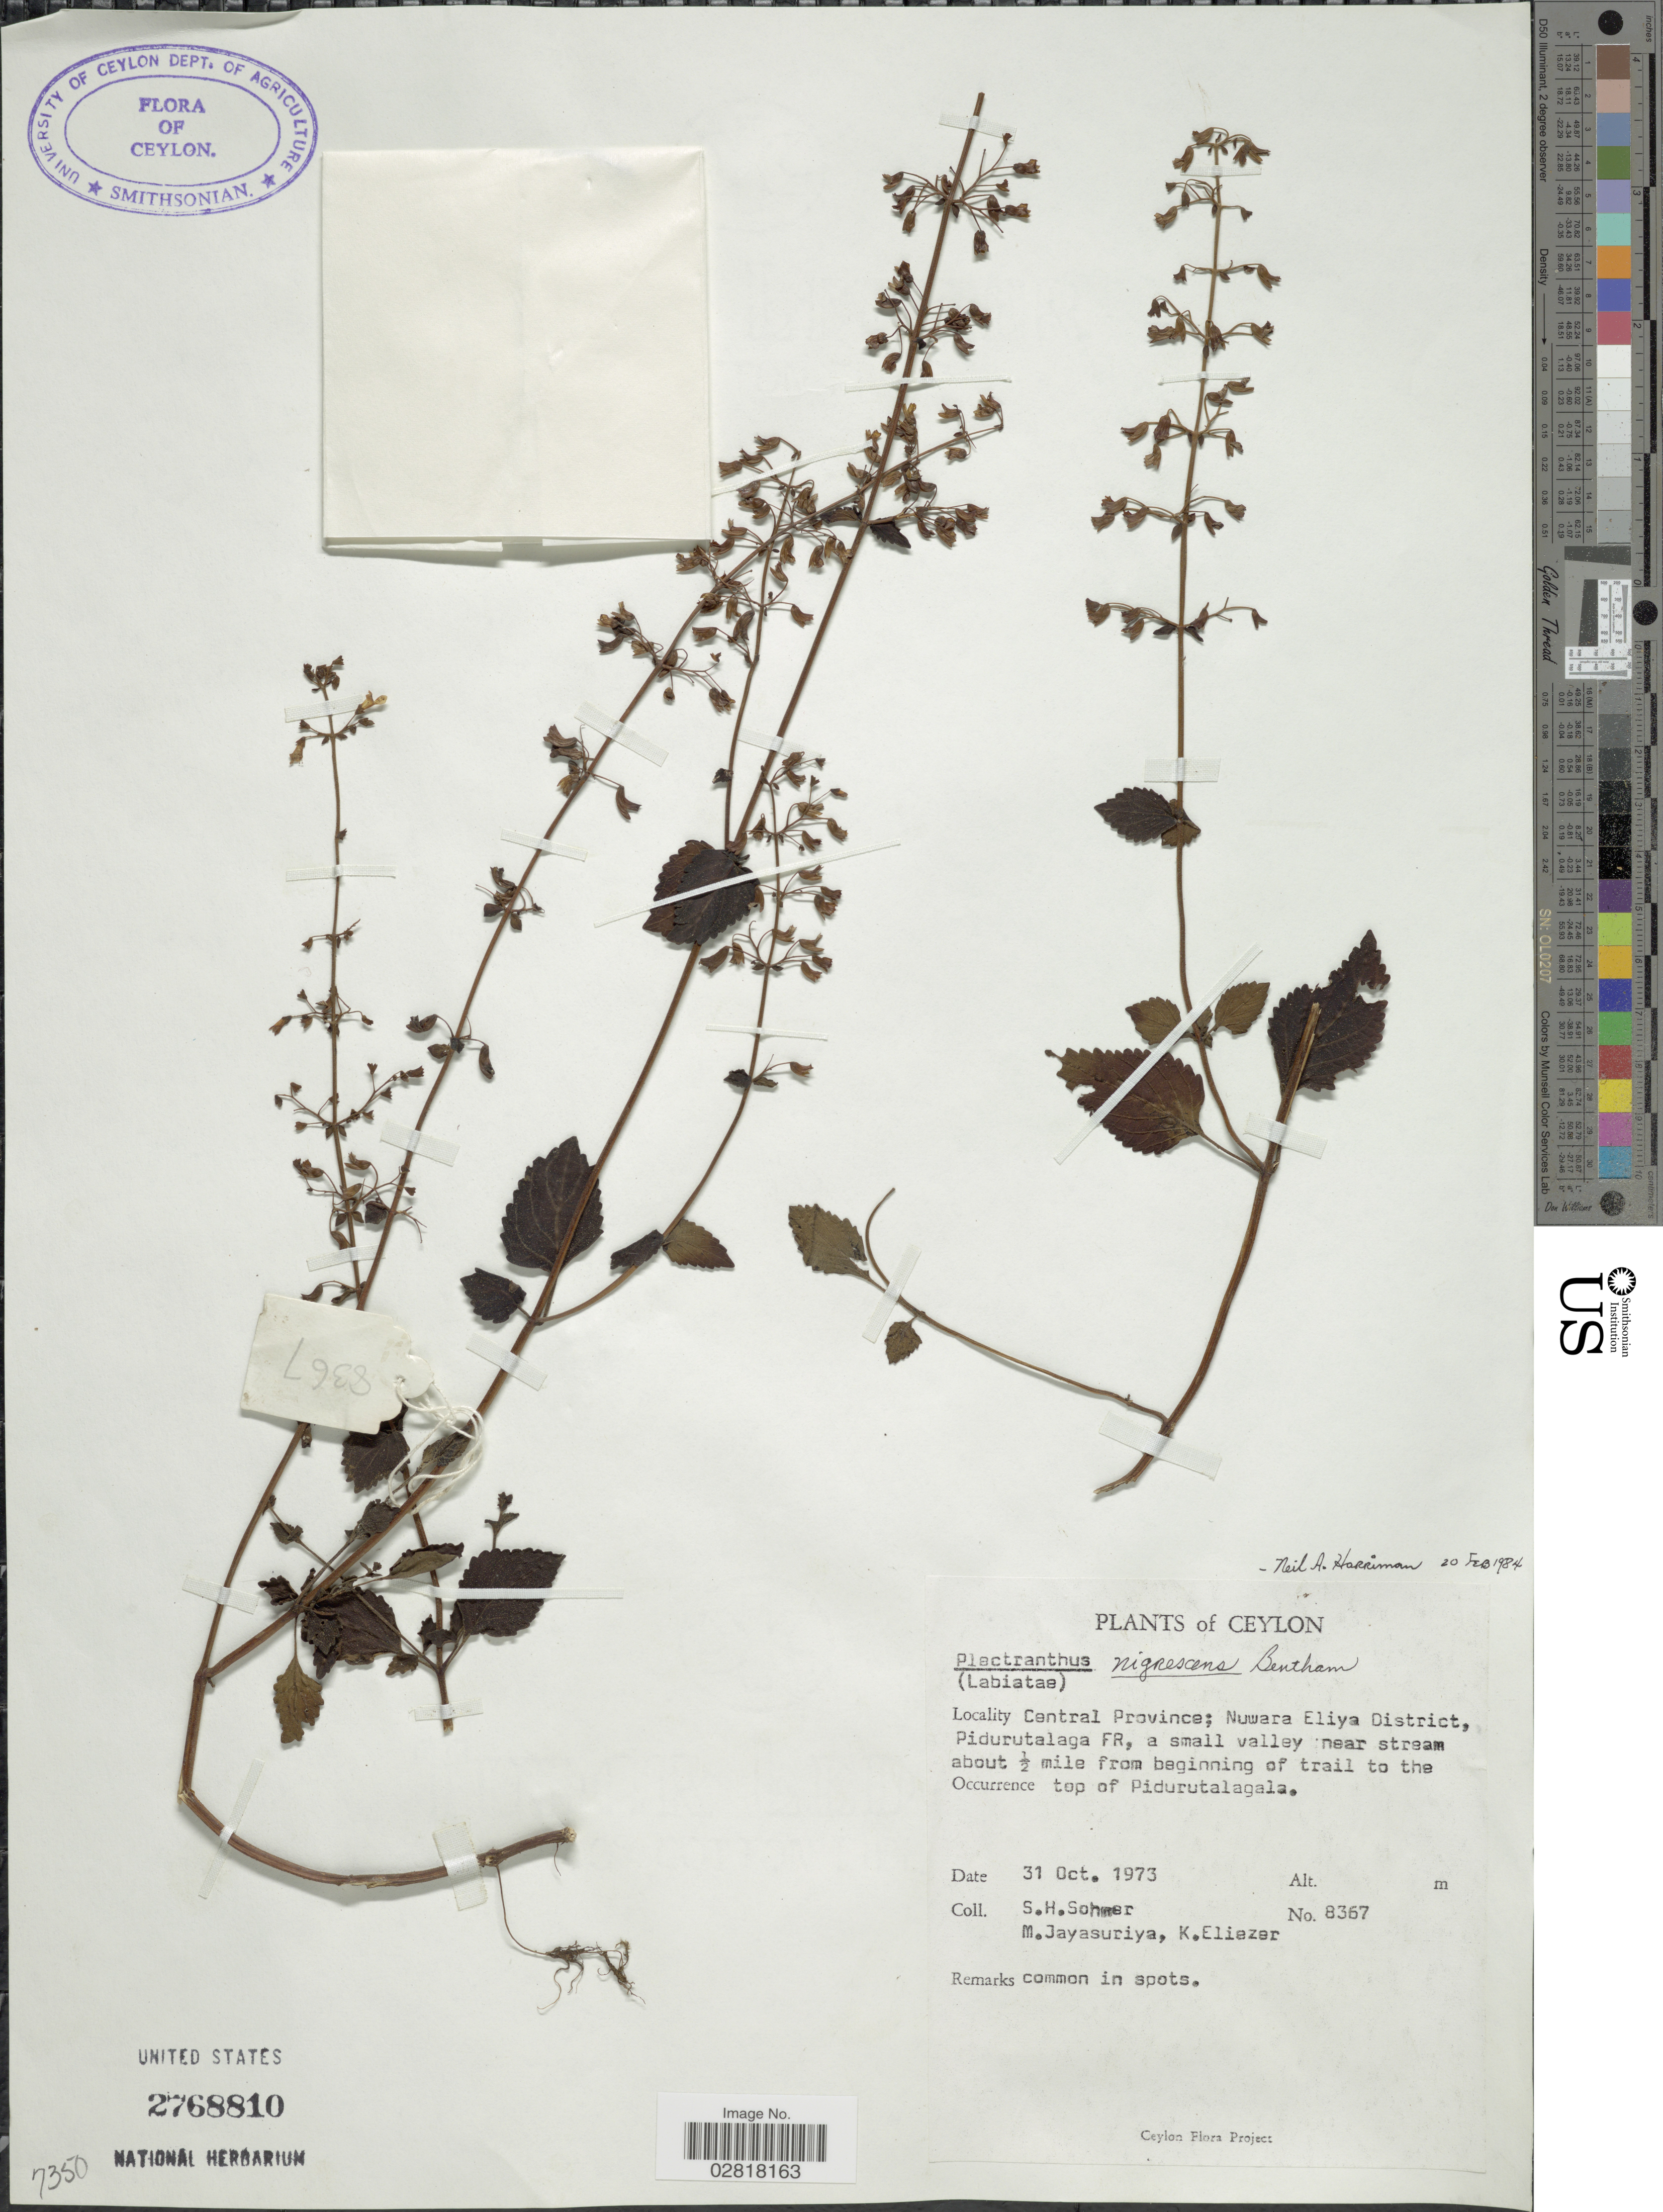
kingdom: Plantae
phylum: Tracheophyta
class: Magnoliopsida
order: Lamiales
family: Lamiaceae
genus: Plectranthus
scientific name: Plectranthus nigrescens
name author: Benth.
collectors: S. H. Sohmer, M. Jayasuriya & K. Eliezer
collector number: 8367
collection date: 1973-10-31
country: Sri Lanka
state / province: Central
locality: Ceylon, Nuwara Eliya District, Pidurutalaga FR, a small valley near stream about ½ mile from beginning of trail to the top of Pidurutalagala.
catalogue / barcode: US 2768810